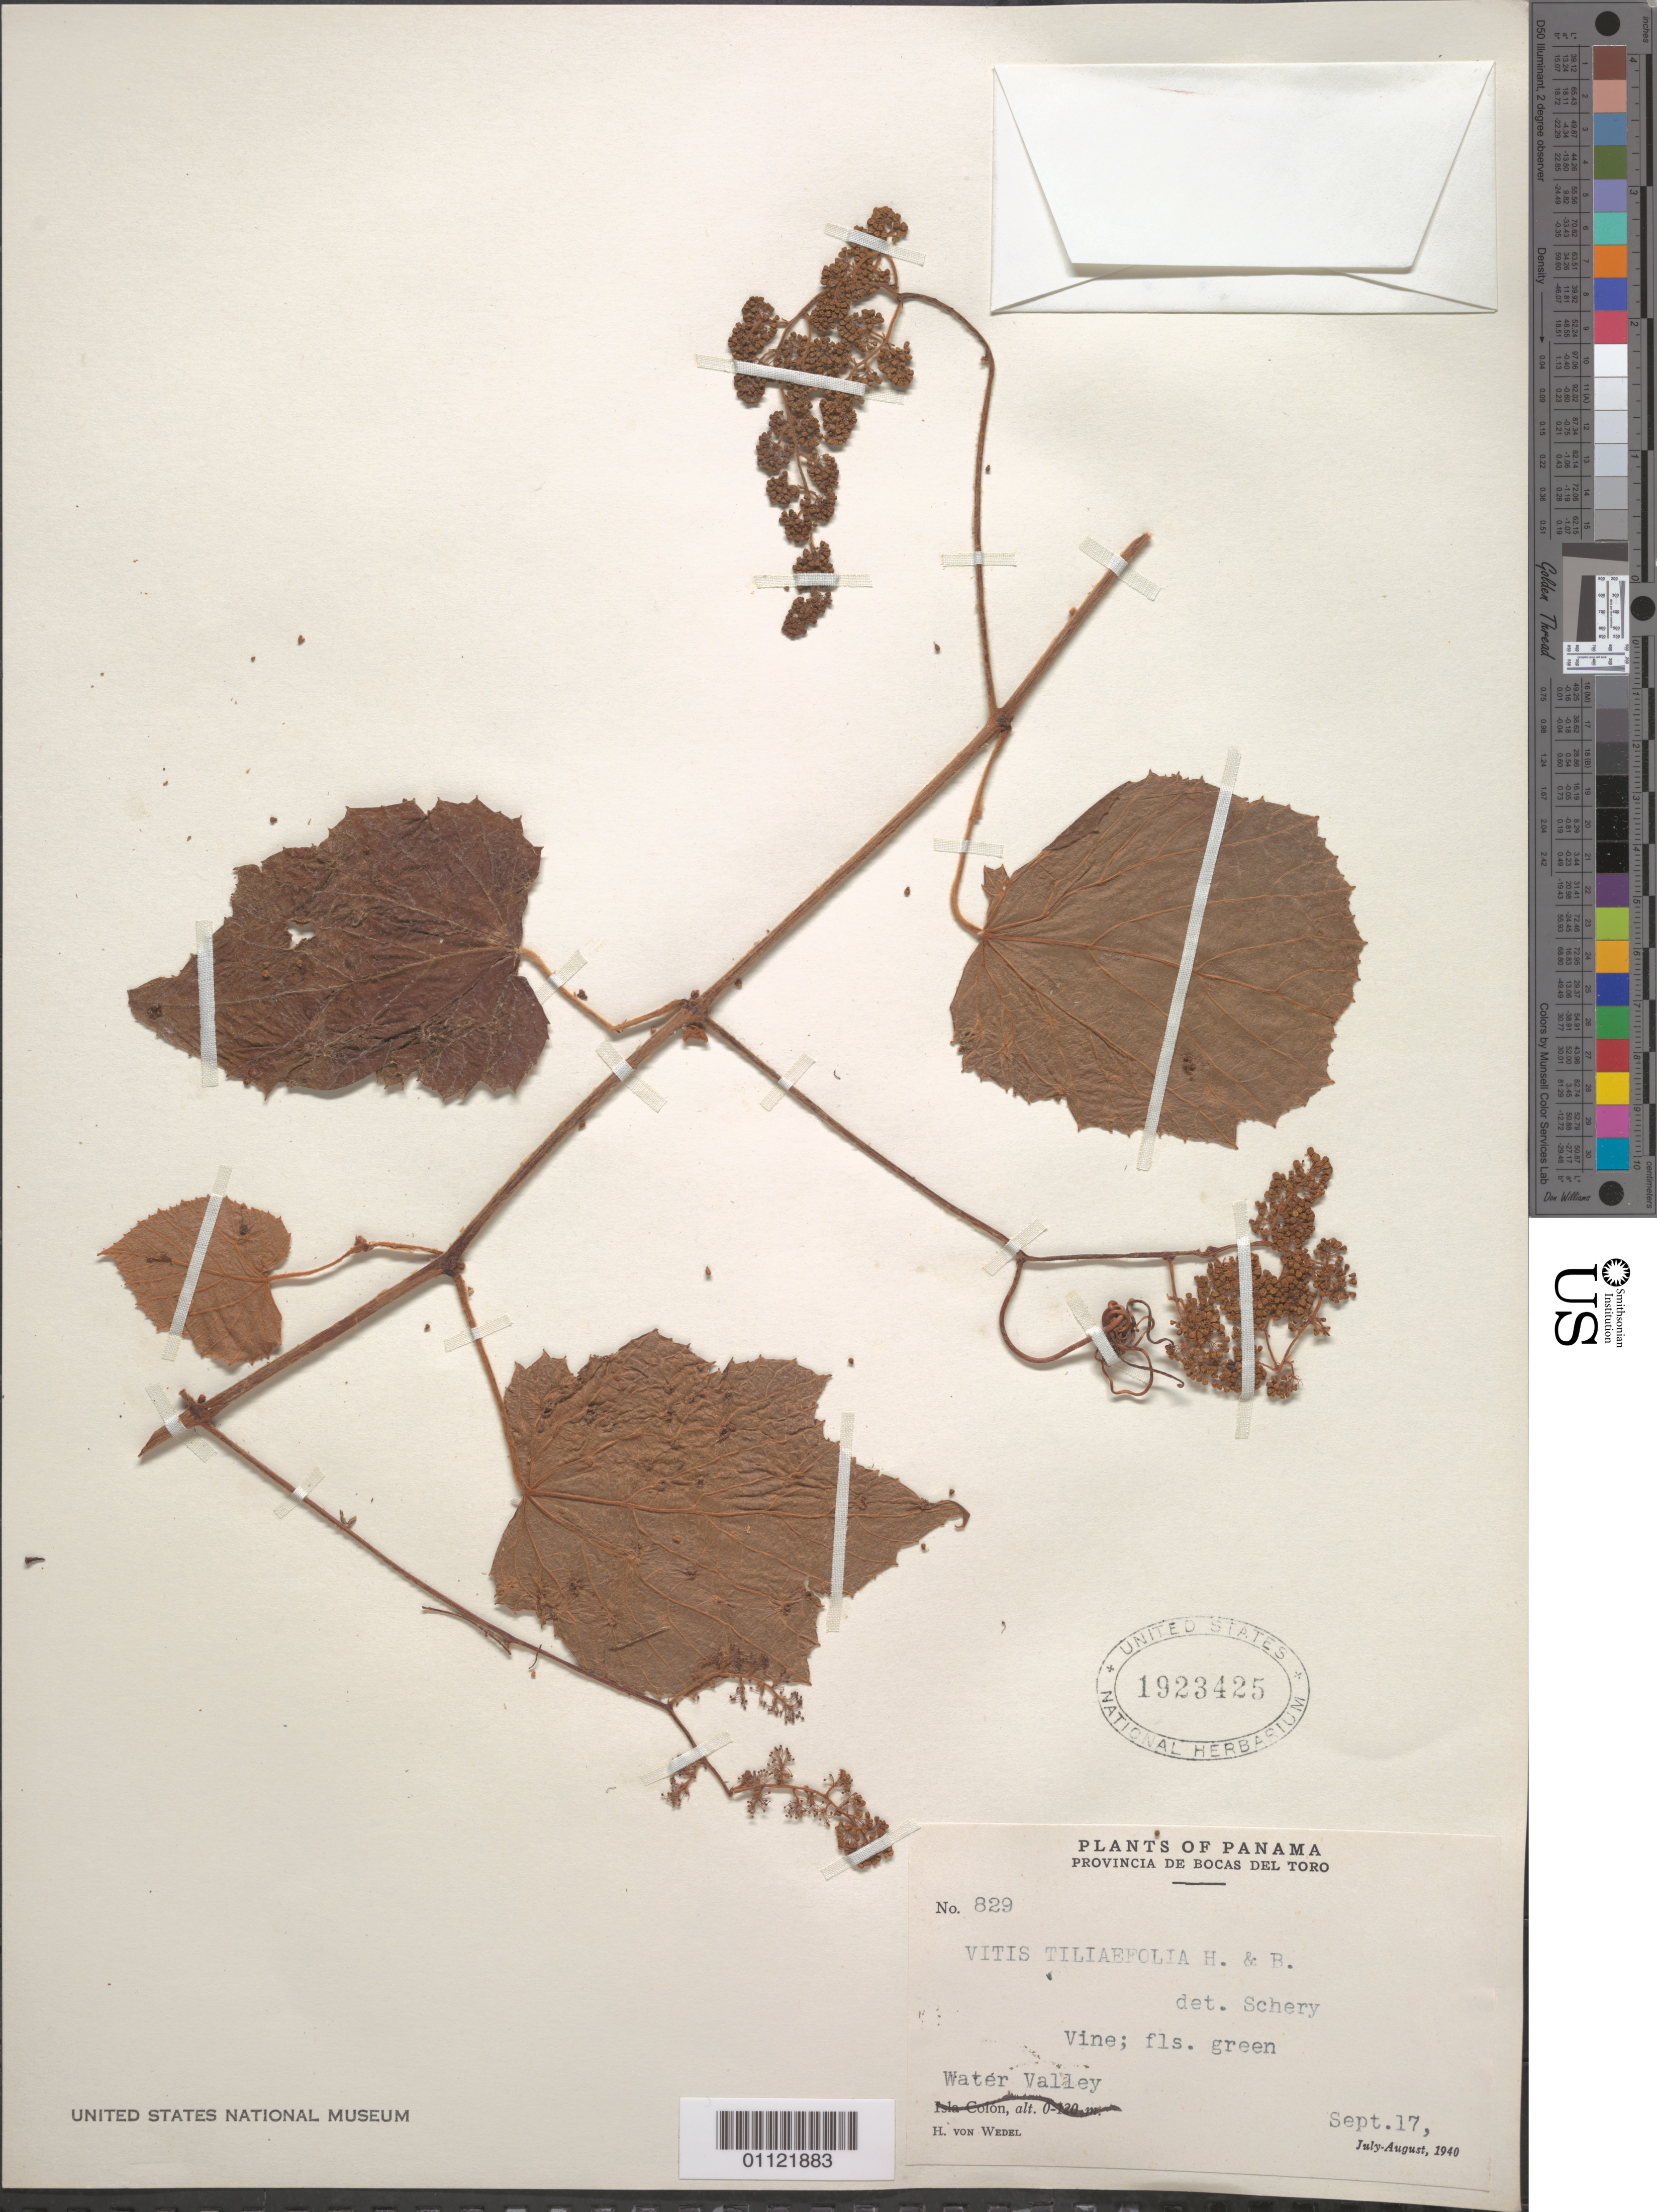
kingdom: Plantae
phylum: Tracheophyta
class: Magnoliopsida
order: Vitales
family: Vitaceae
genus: Vitis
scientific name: Vitis tiliifolia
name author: Humb. & Bonpl. ex Schult.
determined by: Schery, Robert W.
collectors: H. von Wedel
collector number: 829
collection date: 1940-09-17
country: Panama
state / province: Bocas del Toro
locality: Water Valley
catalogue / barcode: US 1923425